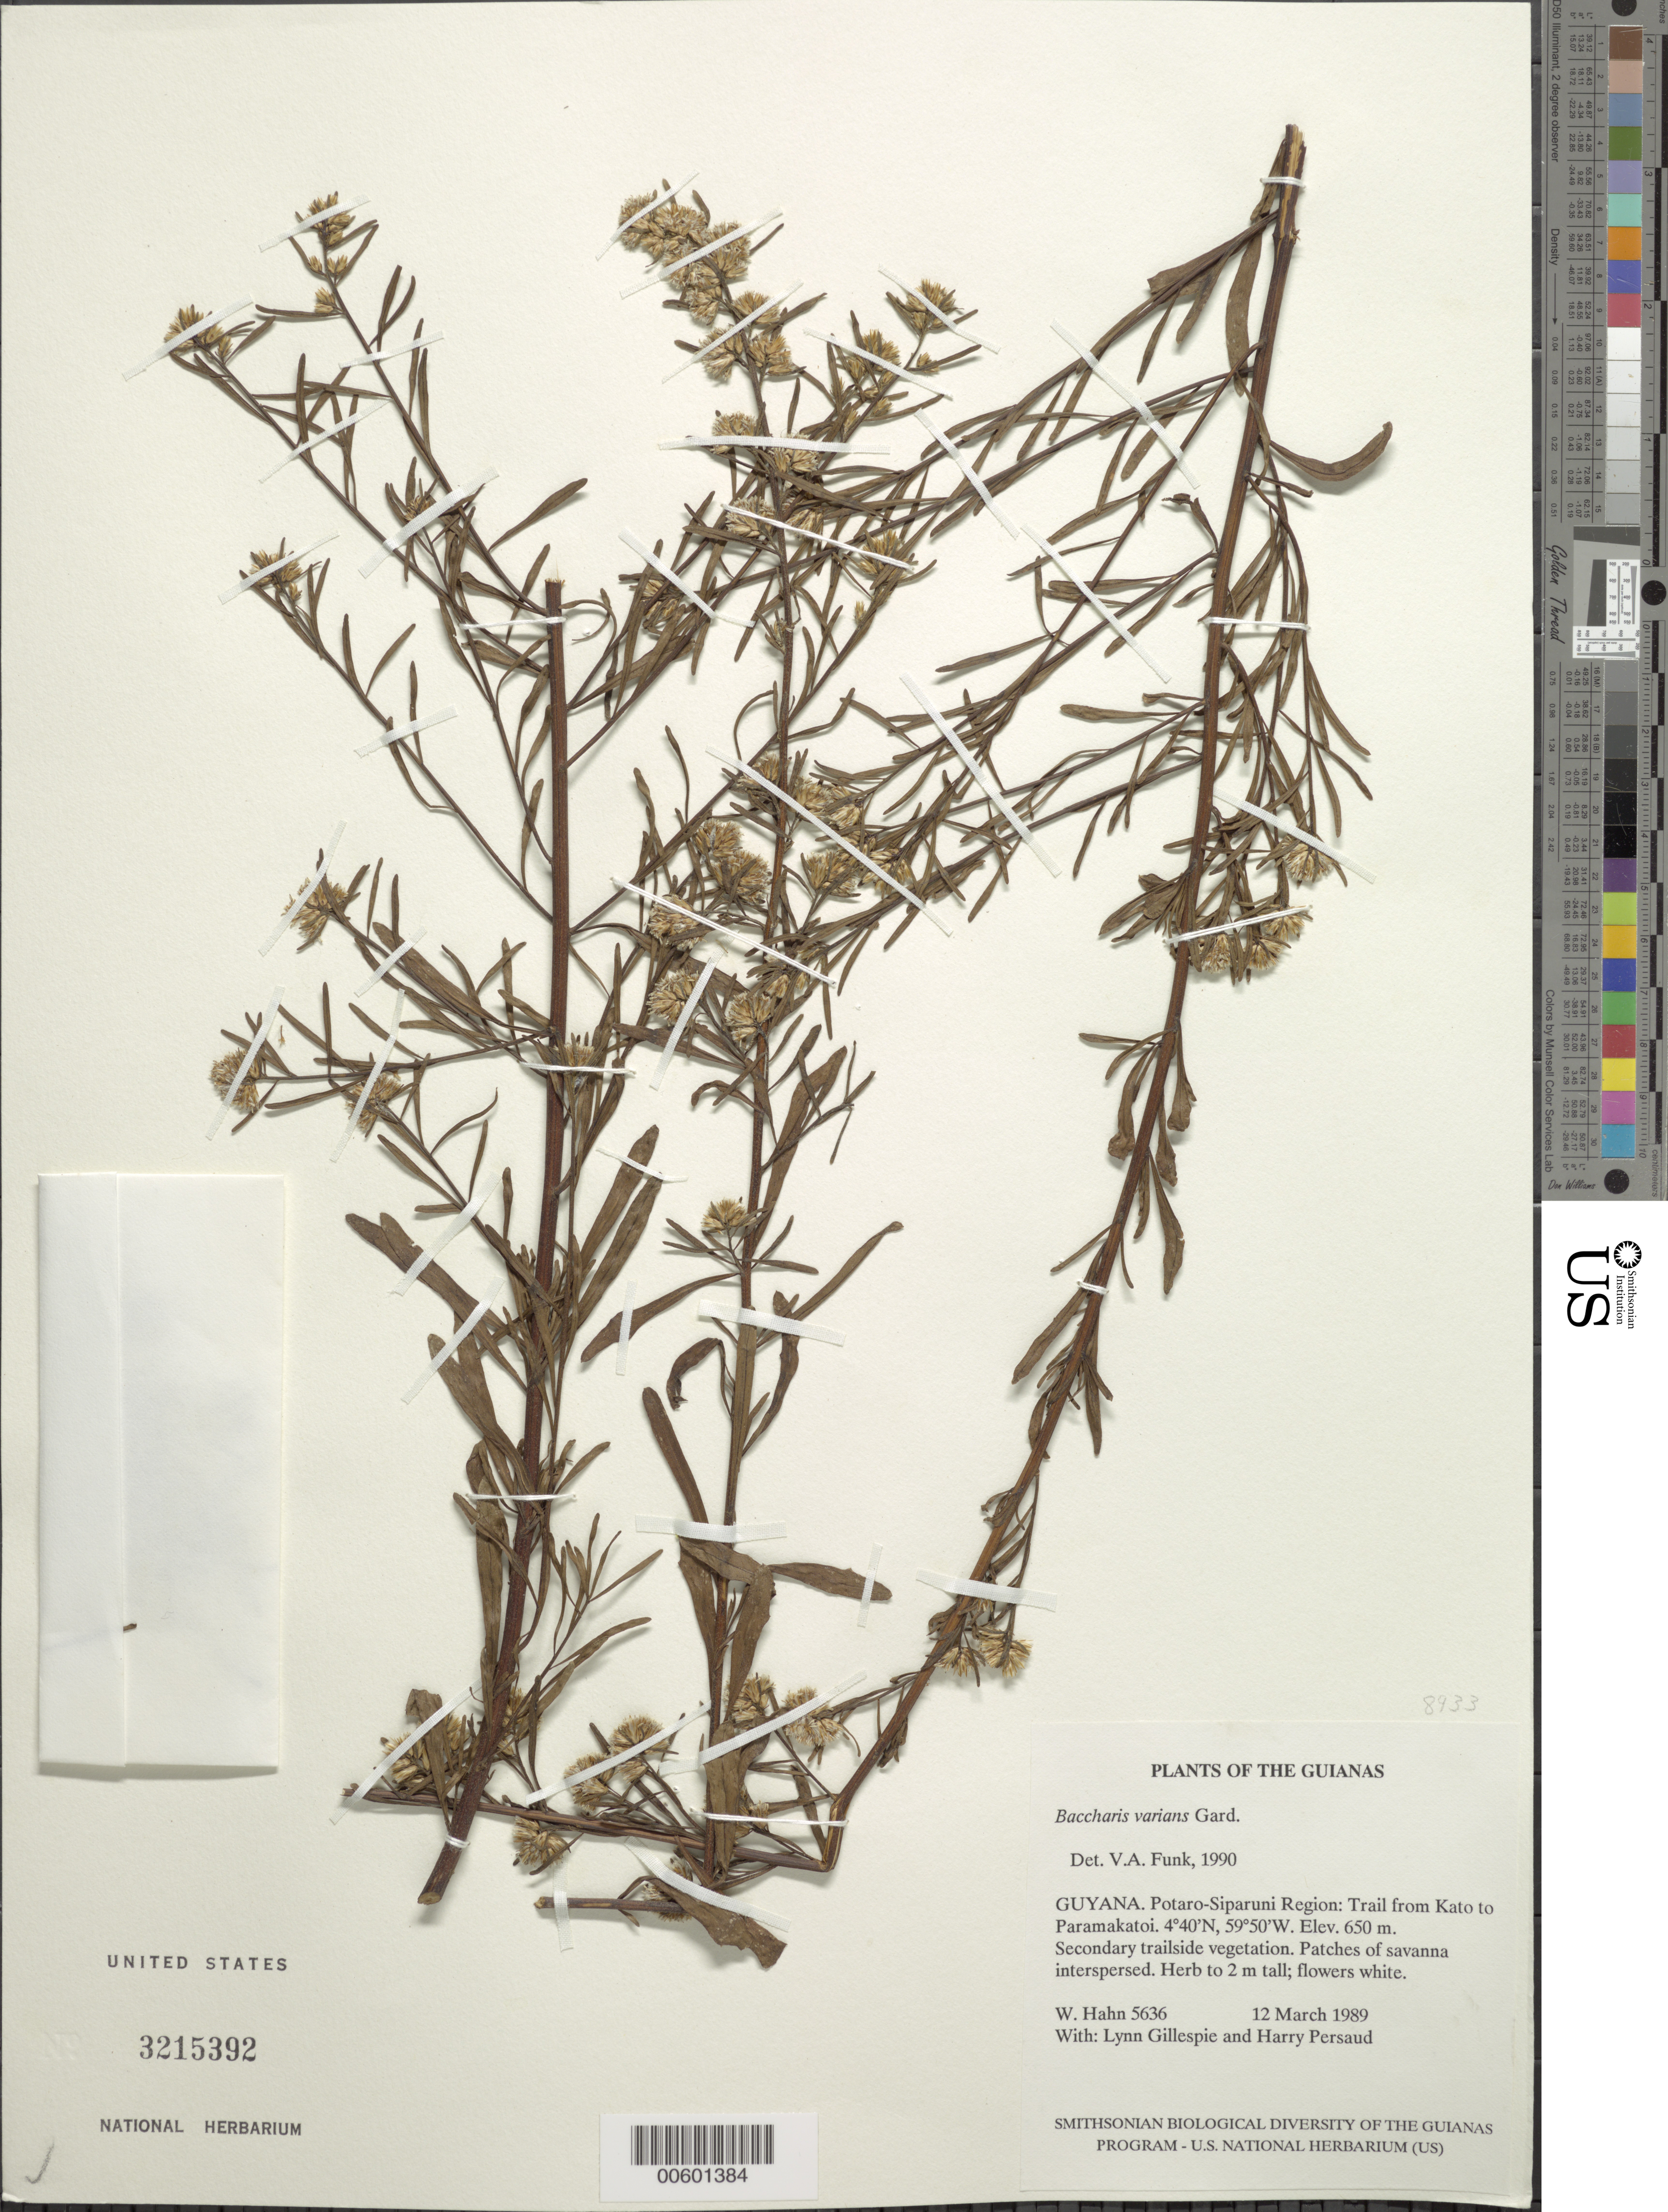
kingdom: Plantae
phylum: Tracheophyta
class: Magnoliopsida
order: Asterales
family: Asteraceae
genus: Baccharis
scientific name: Baccharis varians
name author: Gardner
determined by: Funk, Vicki A., (BOT), Smithsonian Institution - National Museum of Natural History (UNITED STATES)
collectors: W. Hahn, L. J. Gillespie & H. Persaud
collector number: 5636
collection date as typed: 12 March 1989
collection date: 1989-03-12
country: Guyana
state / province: Potaro-Siparuni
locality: Trail from Kato to Paramakatoi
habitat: Secondary trailside vegetation. Patches of savanna interspersed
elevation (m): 650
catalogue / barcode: US 3215392